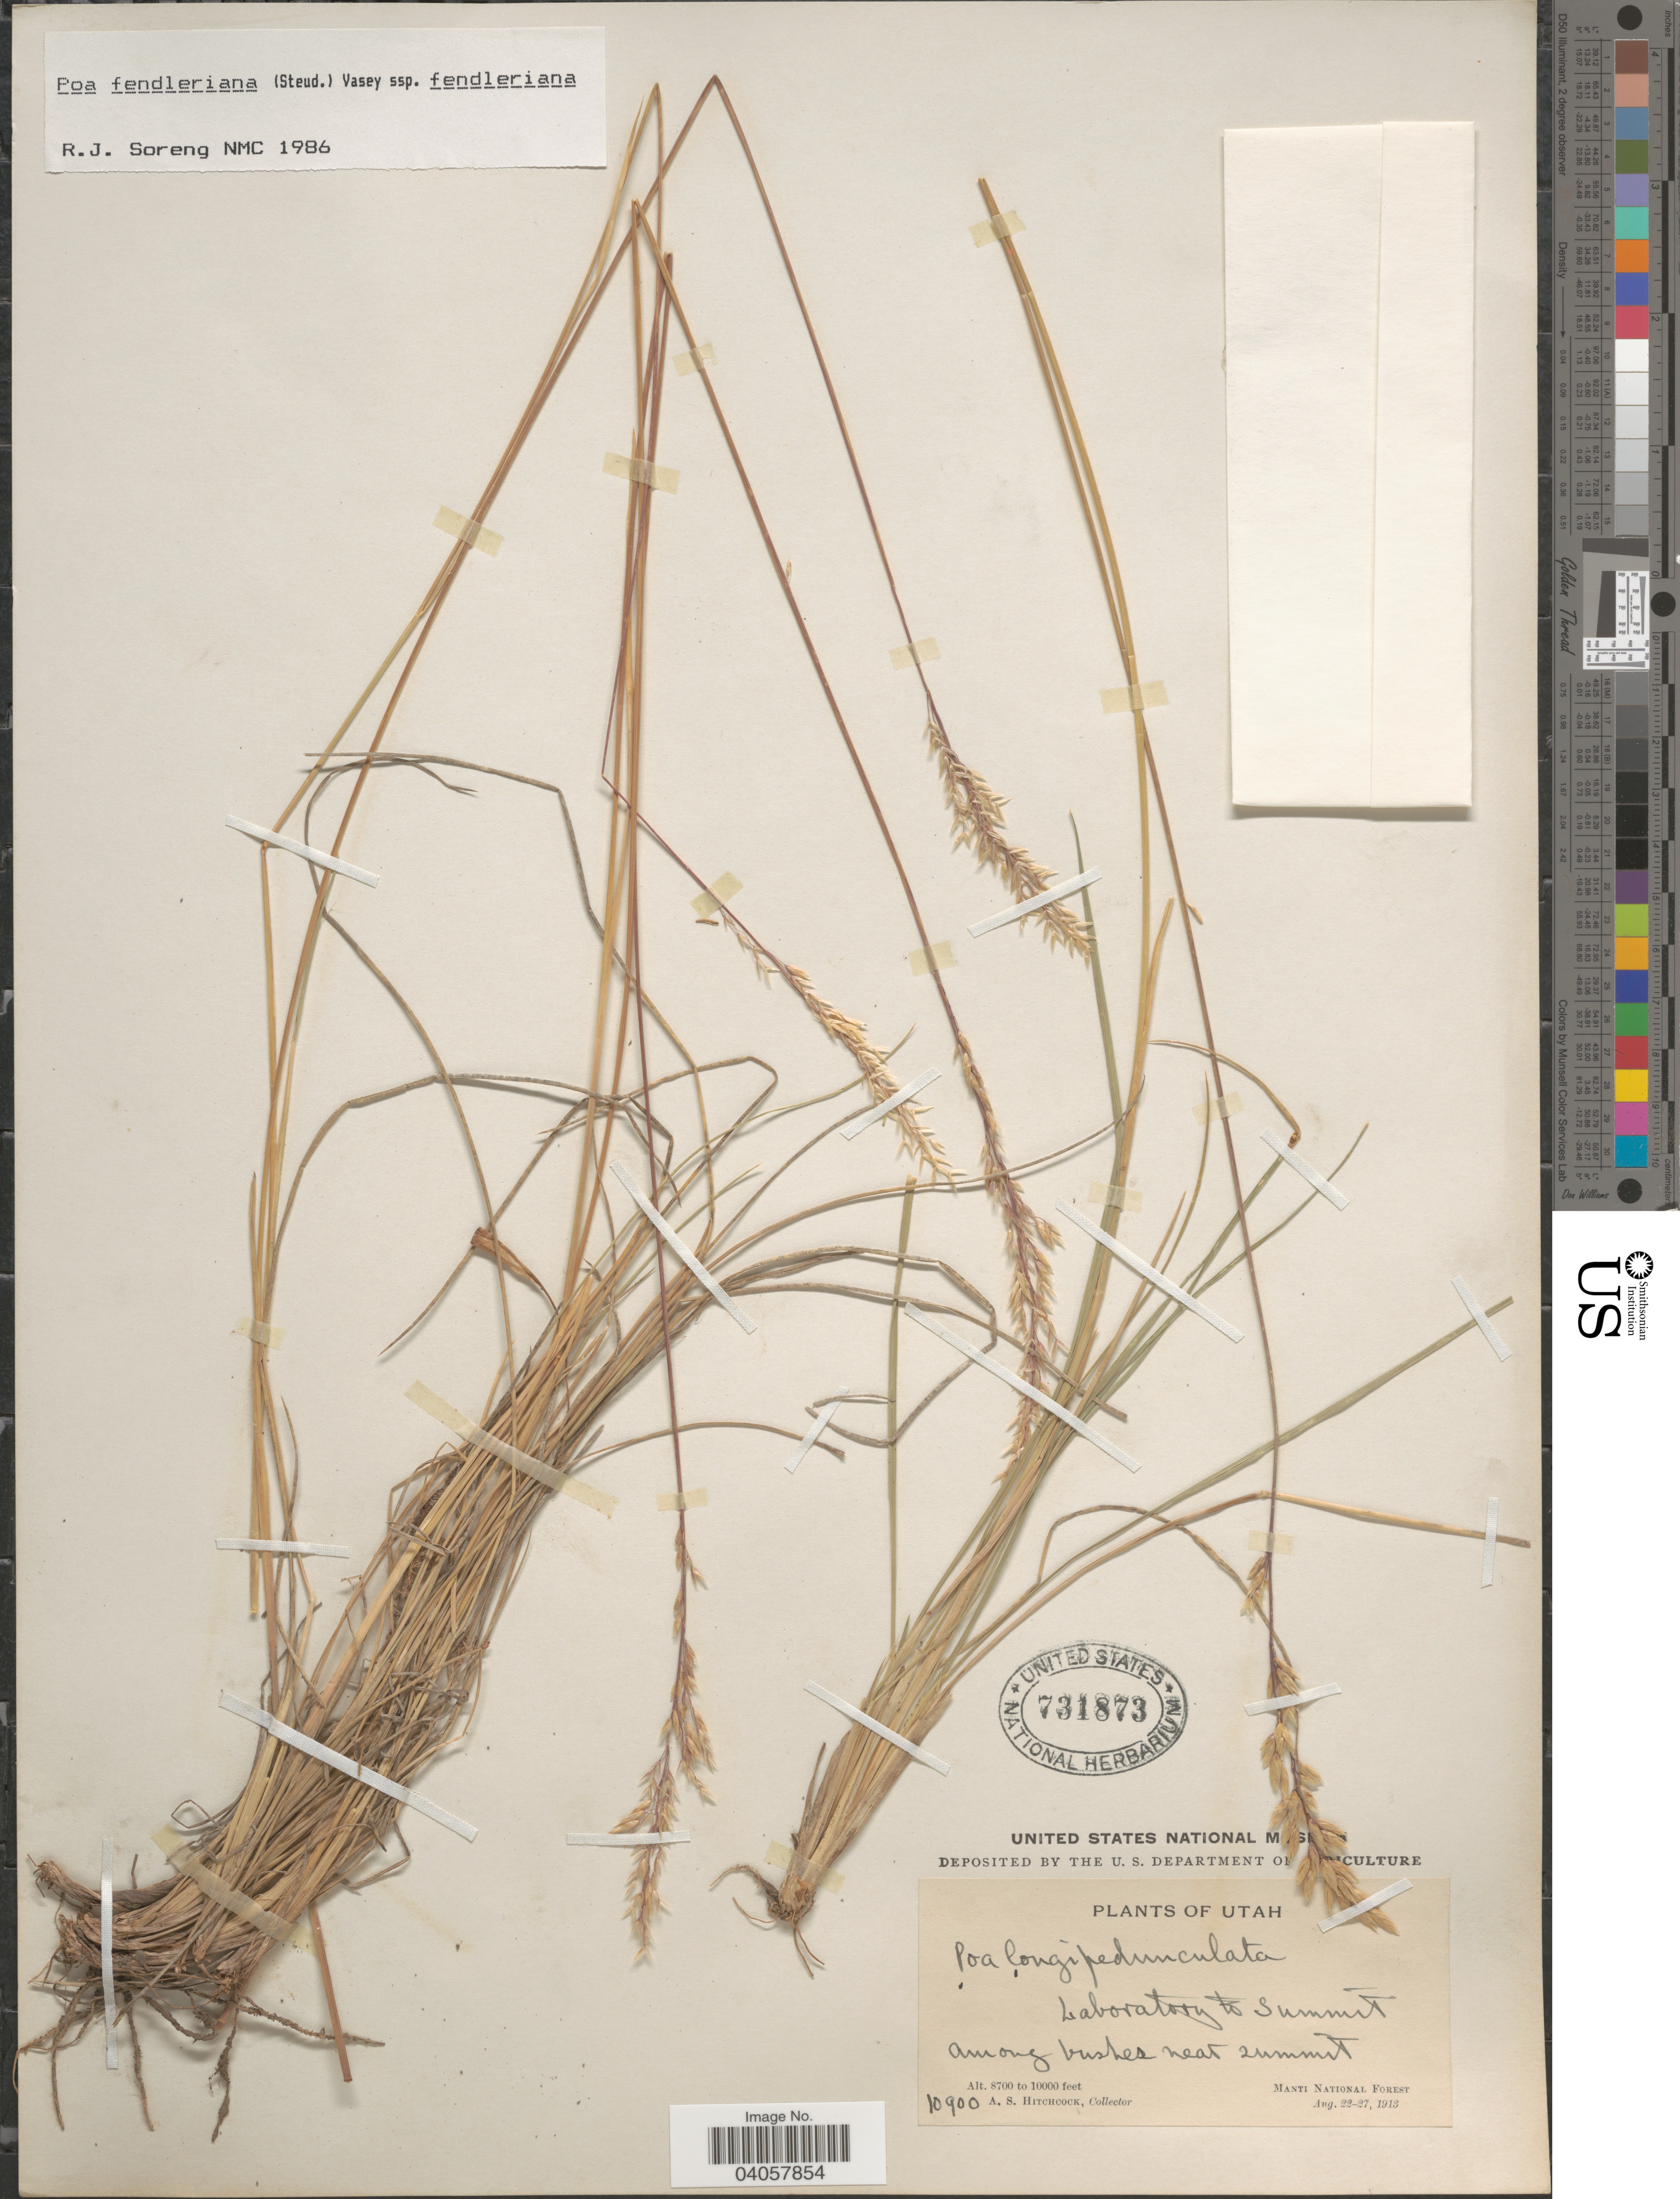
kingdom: Plantae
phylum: Tracheophyta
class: Liliopsida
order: Poales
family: Poaceae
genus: Poa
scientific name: Poa fendleriana subsp. fendleriana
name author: (Steud.) Vasey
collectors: A. S. Hitchcock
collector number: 10900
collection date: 1913-08-22/1913-08-27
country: United States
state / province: Utah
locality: Laboratory to Summit among bushes near summit. Manti National Forest.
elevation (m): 2652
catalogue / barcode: US 731873